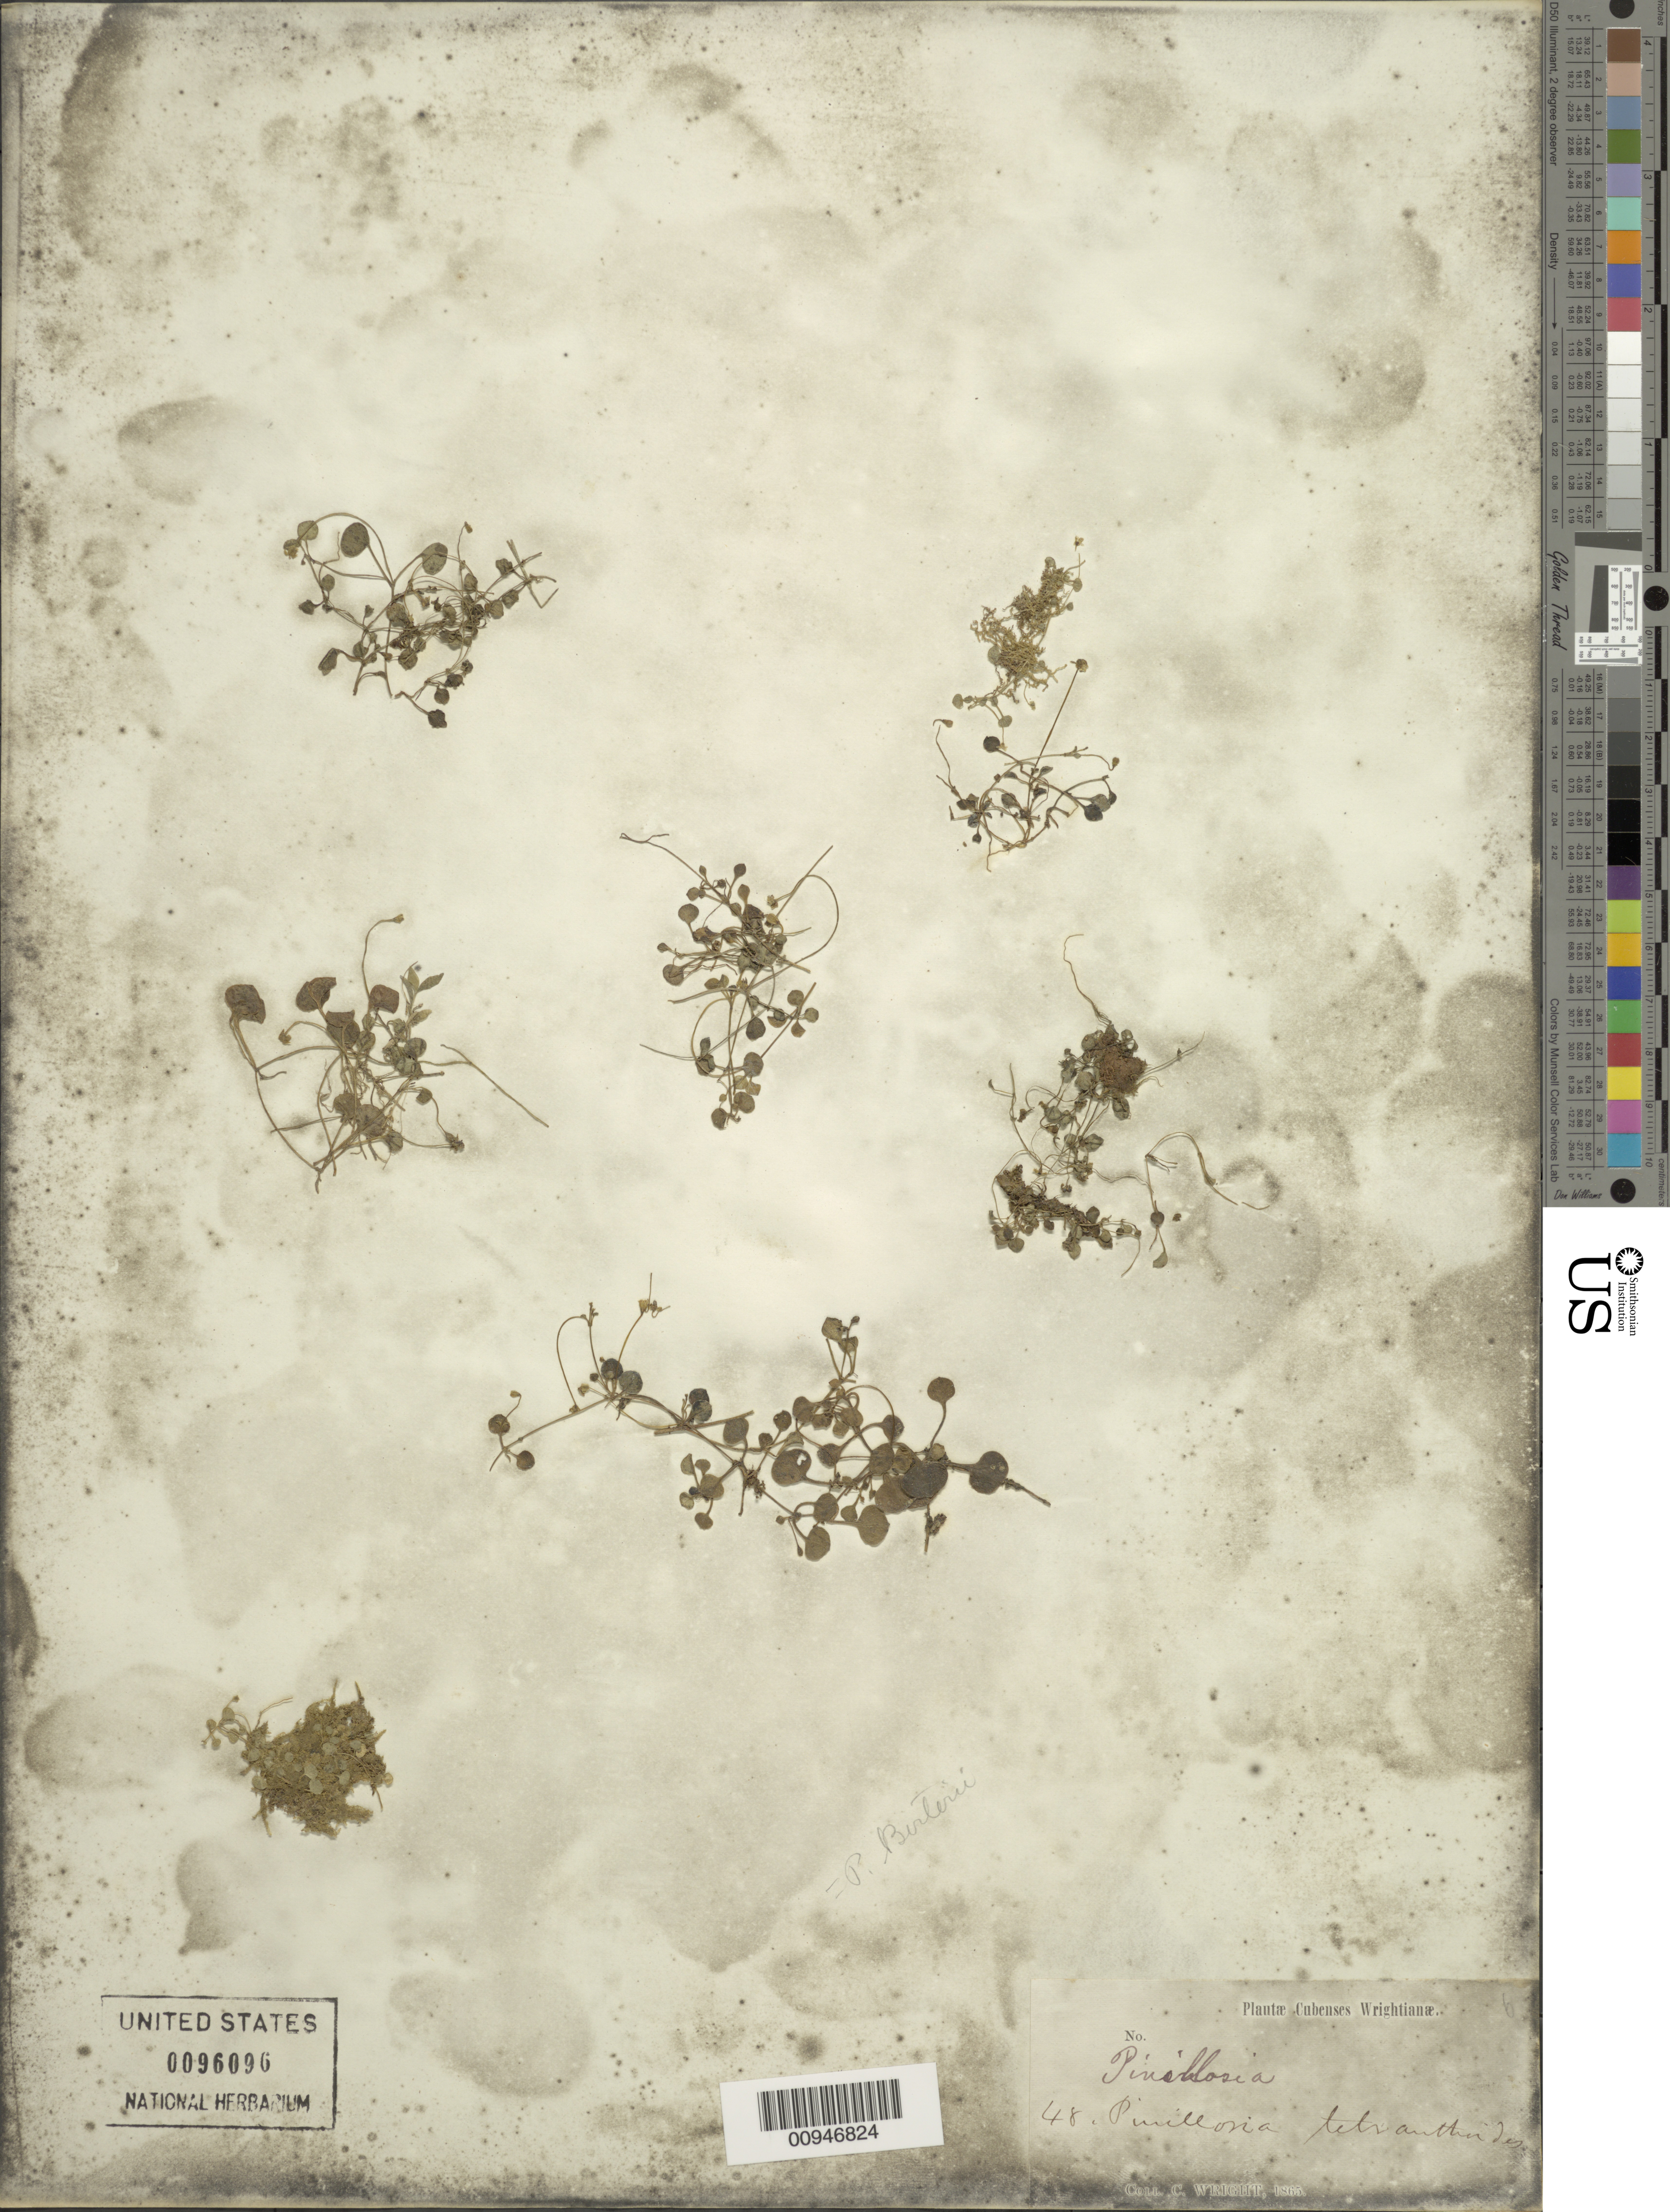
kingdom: Plantae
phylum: Tracheophyta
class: Magnoliopsida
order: Asterales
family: Asteraceae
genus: Pinillosia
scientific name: Pinillosia berteri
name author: (Spreng.) Urb.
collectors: C. Wright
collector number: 48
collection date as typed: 1865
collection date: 1865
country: Cuba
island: Cuba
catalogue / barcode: US 96096